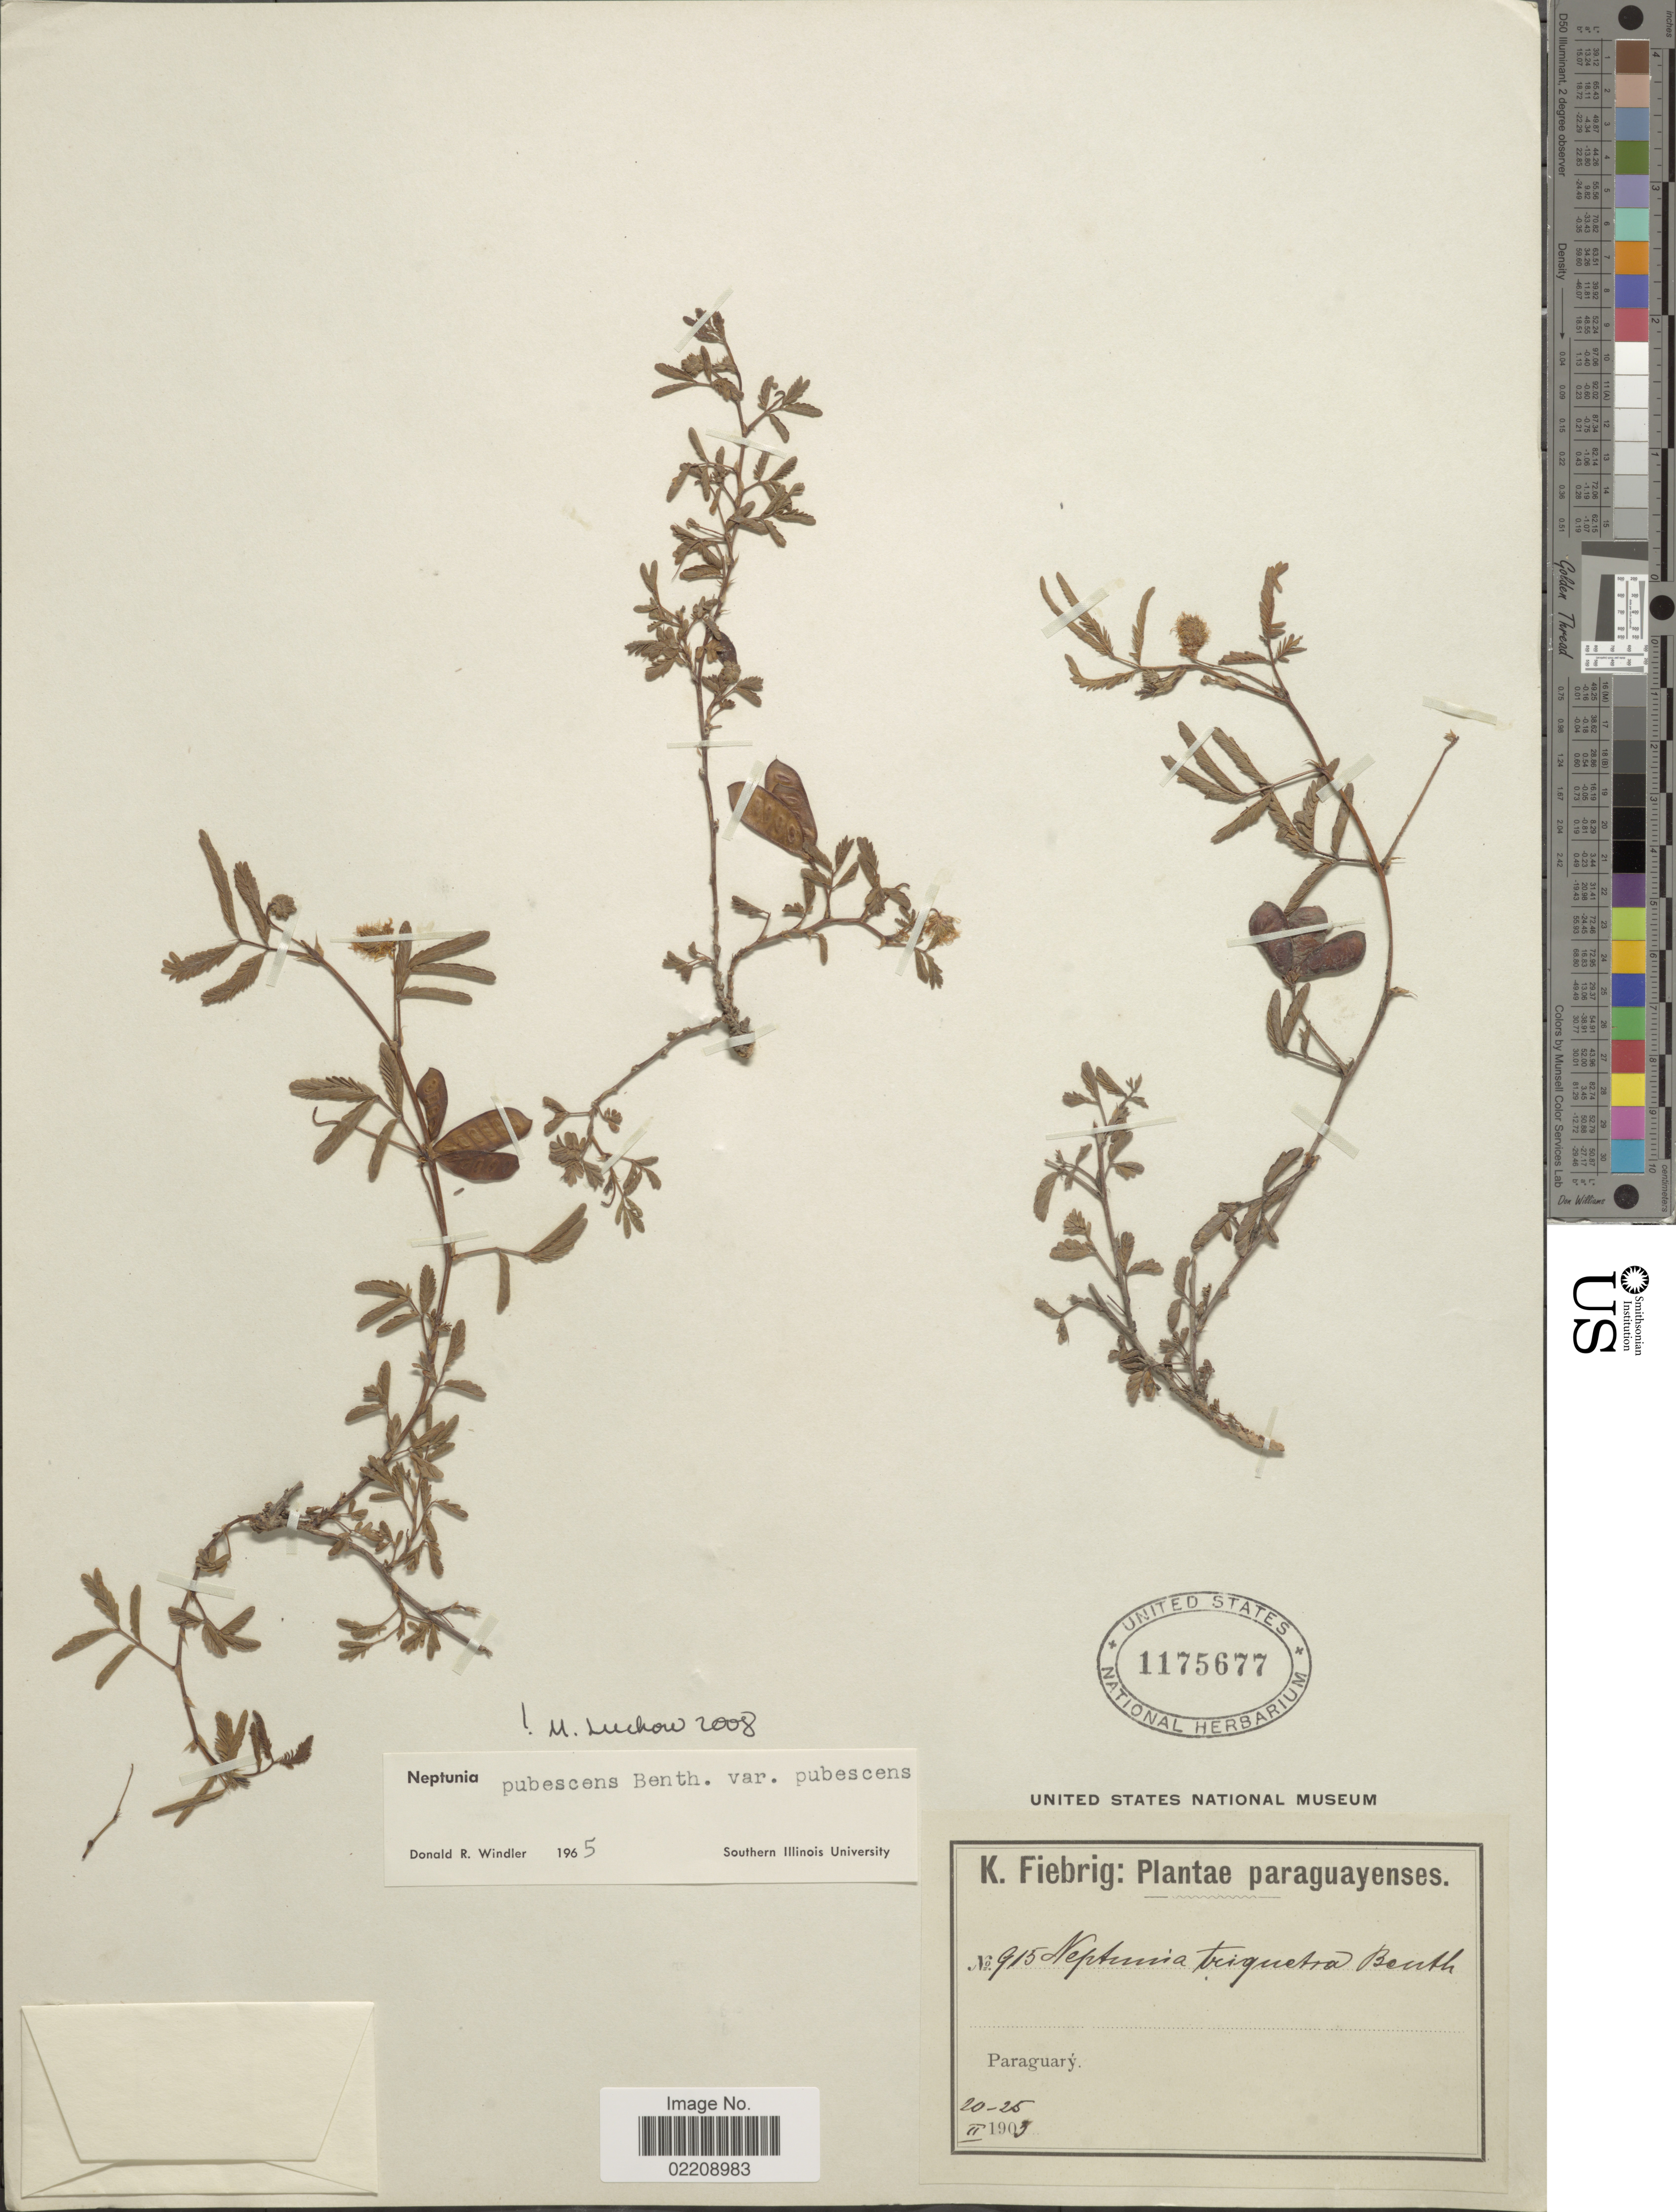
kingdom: Plantae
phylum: Tracheophyta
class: Magnoliopsida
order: Fabales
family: Fabaceae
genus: Neptunia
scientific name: Neptunia pubescens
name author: Benth.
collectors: K. Fiebrig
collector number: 915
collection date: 1903-02-20/1903-02-25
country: Paraguay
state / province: Paraguari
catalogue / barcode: US 1175677